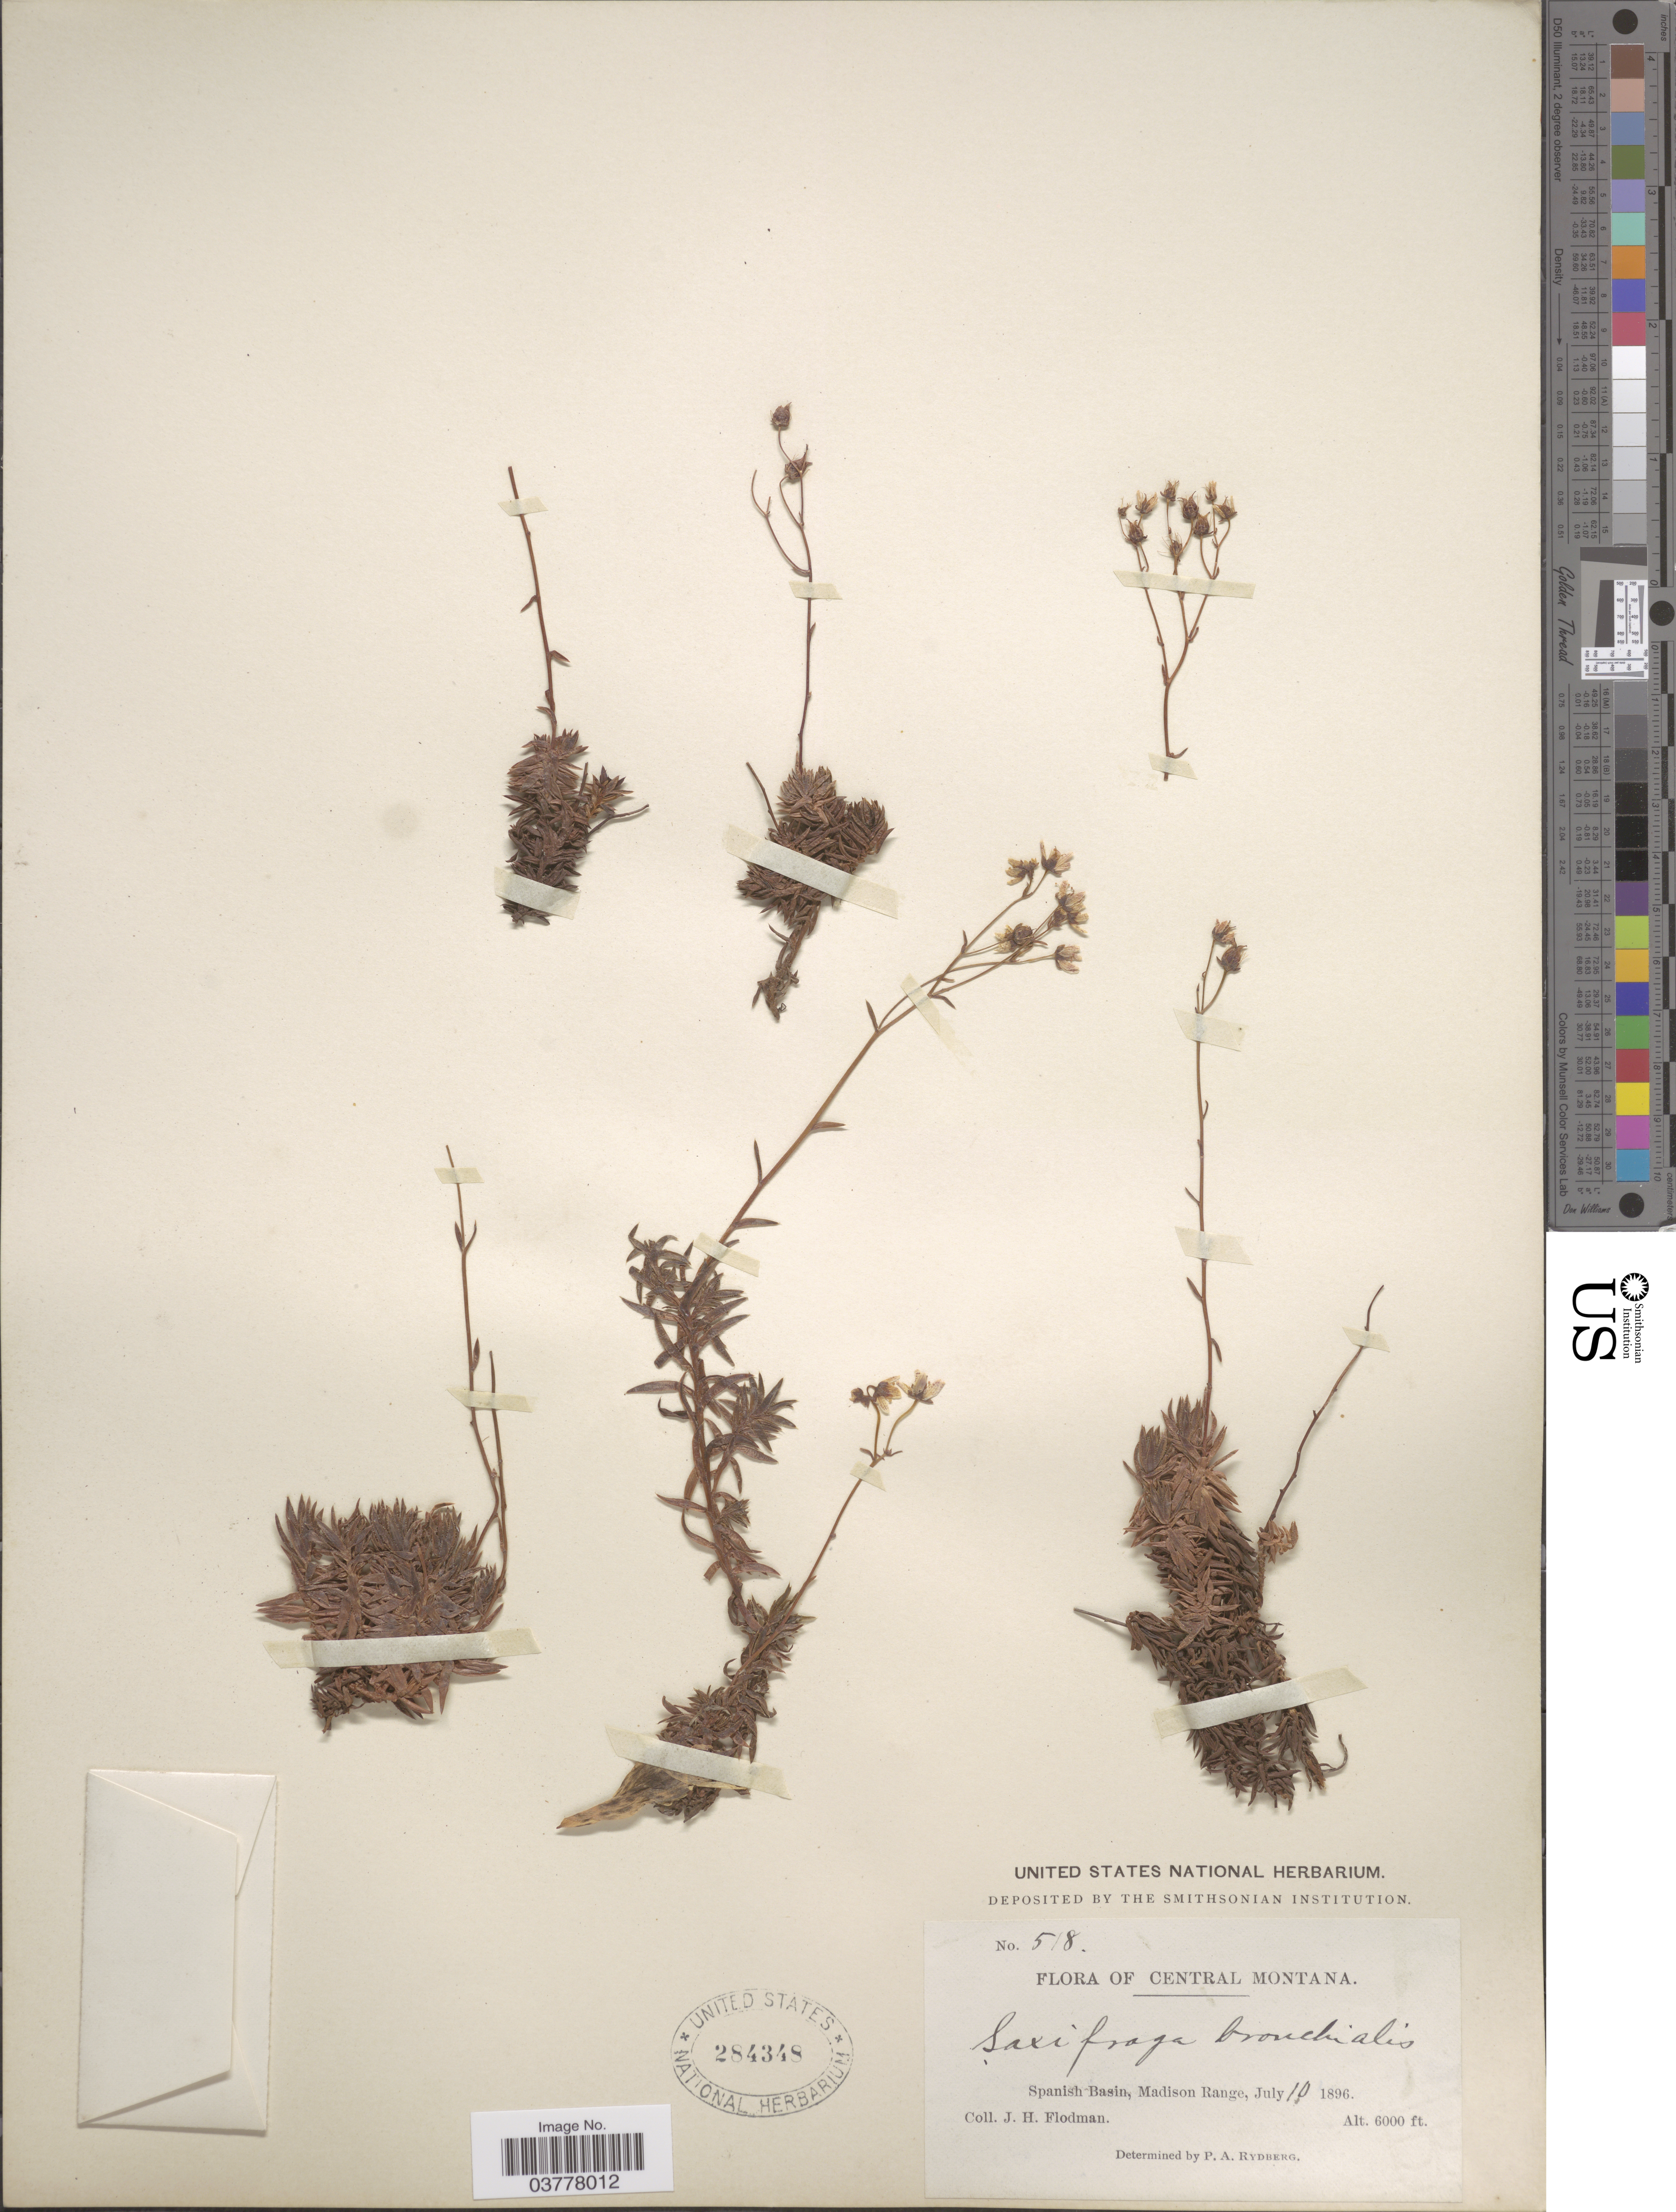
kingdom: Plantae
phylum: Tracheophyta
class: Magnoliopsida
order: Saxifragales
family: Saxifragaceae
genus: Saxifraga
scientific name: Saxifraga bronchialis subsp. austromontana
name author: (Wiegand) Piper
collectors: J. Flodman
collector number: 518*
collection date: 1896-07-10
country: United States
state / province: Montana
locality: Central Montana. Spanish Basin, Madison Range.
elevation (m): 1829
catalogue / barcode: US 284348